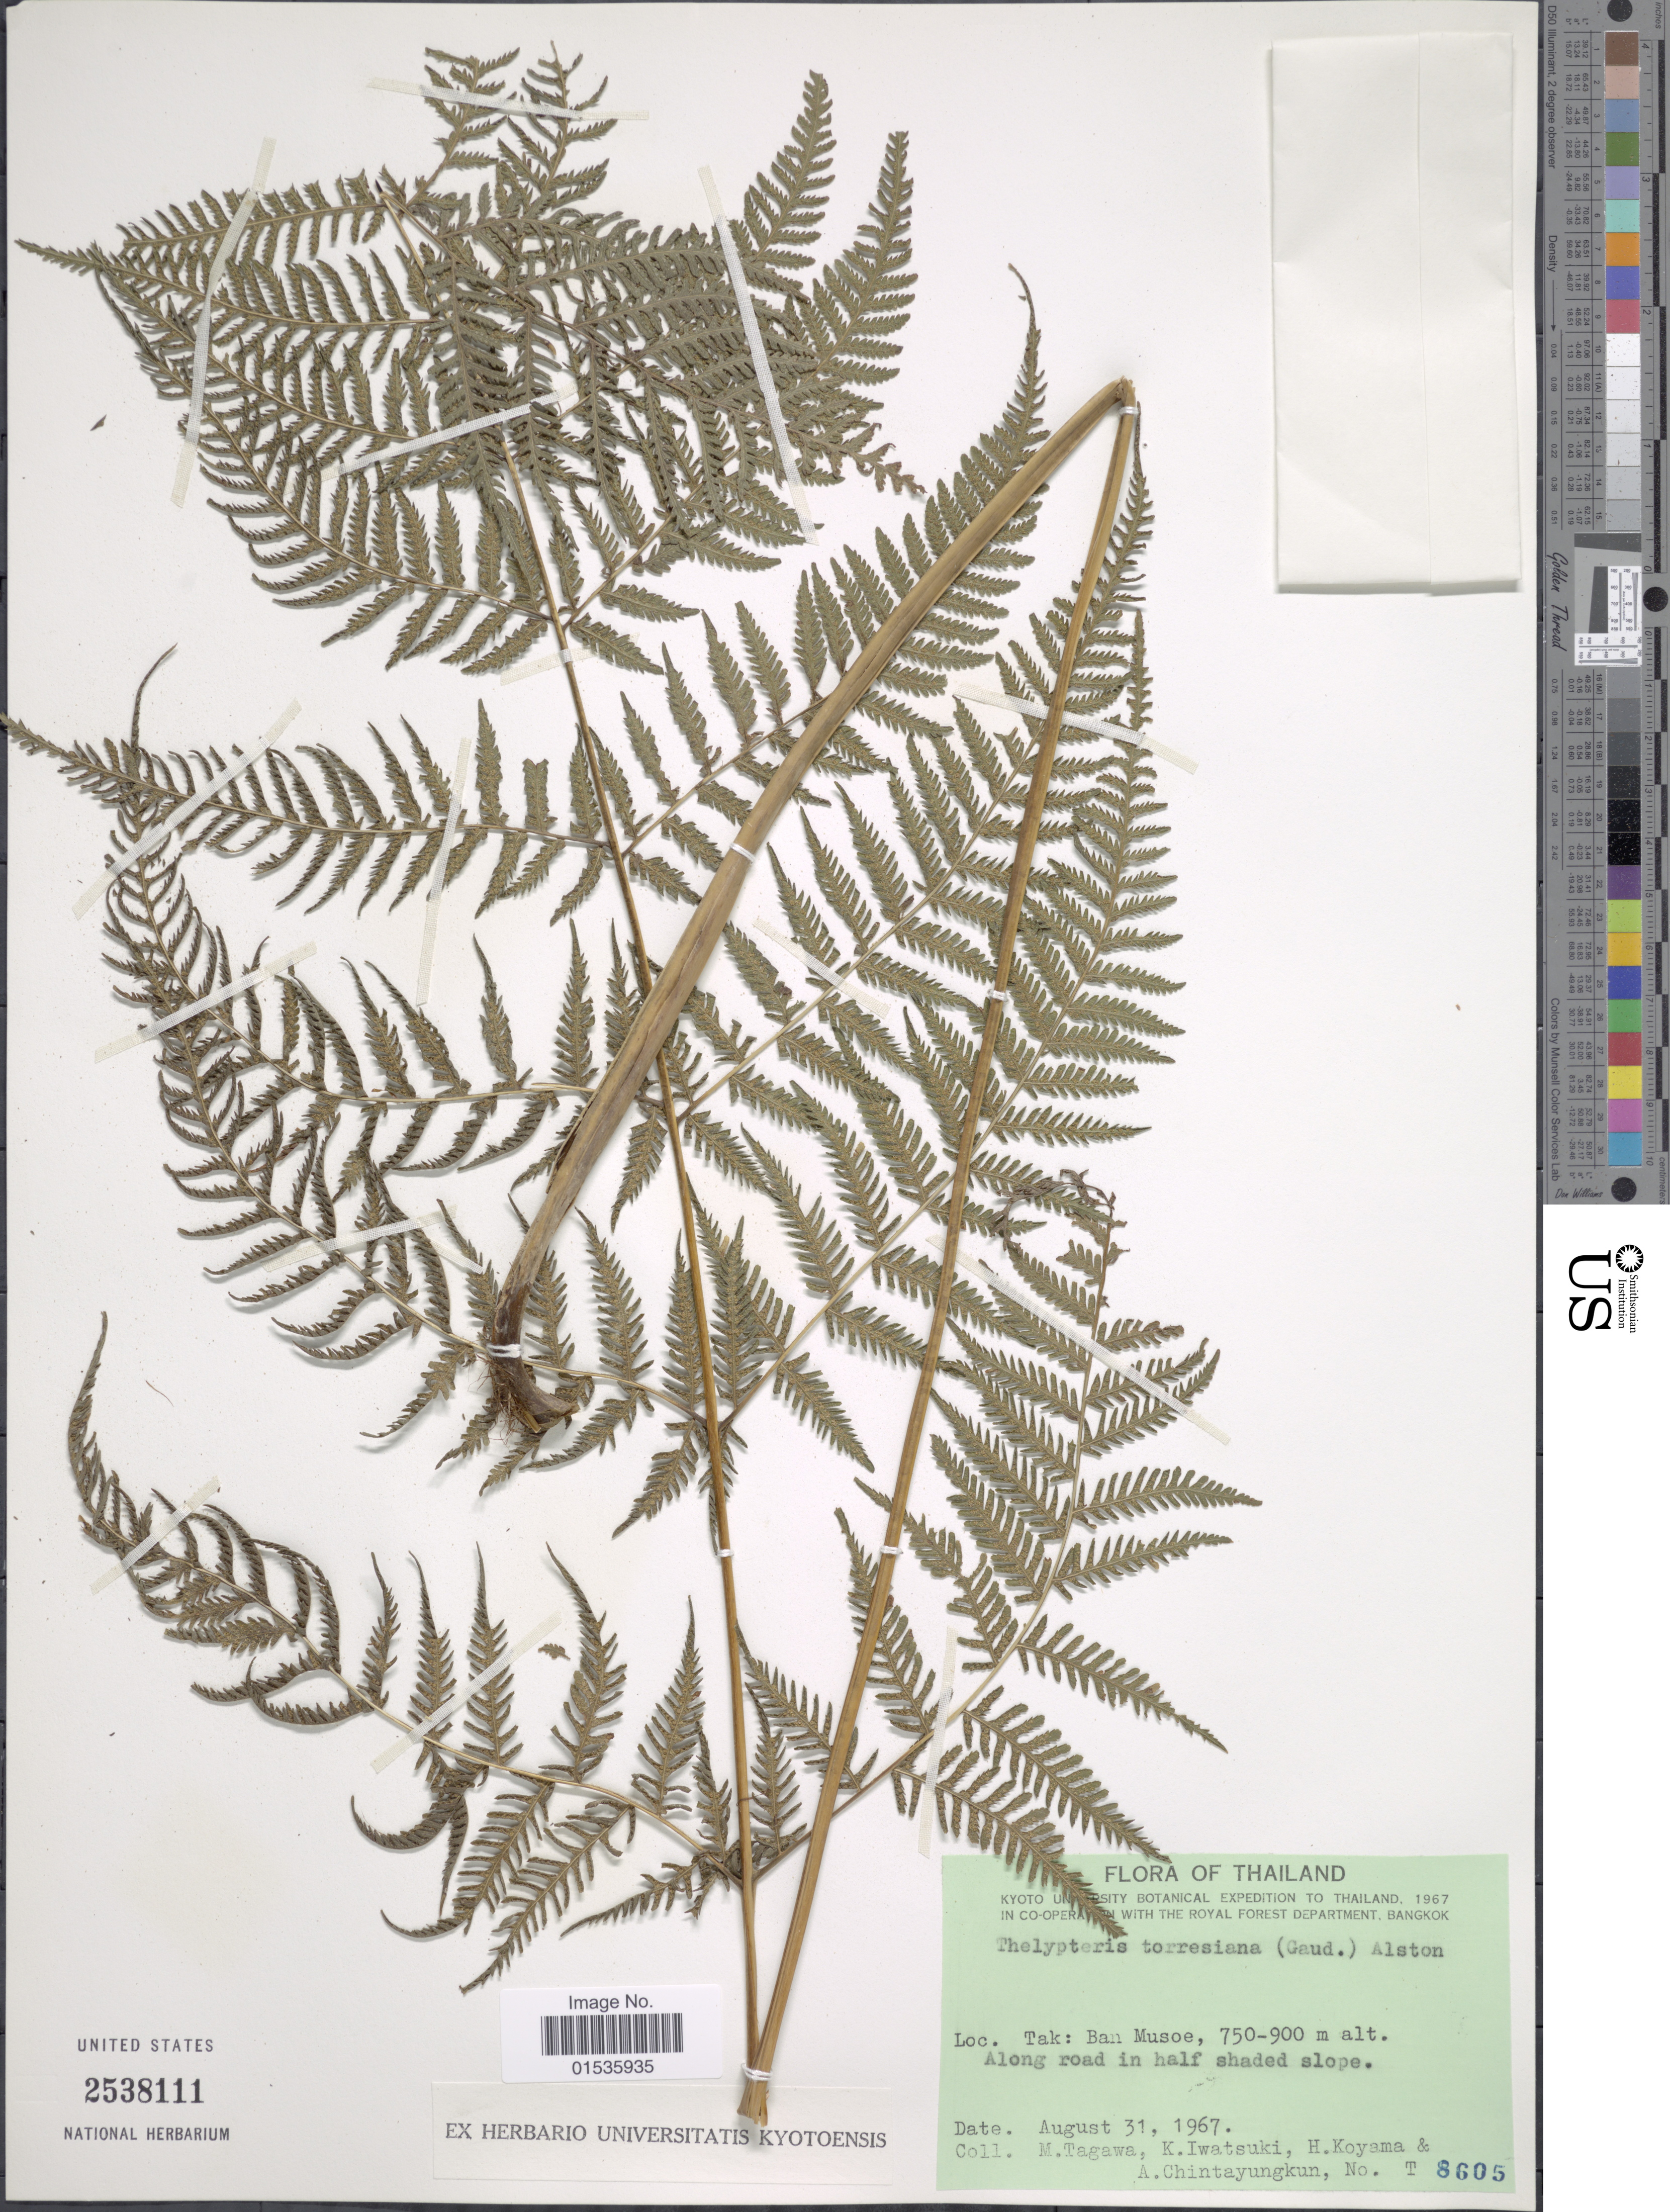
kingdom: Plantae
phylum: Tracheophyta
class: Polypodiopsida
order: Polypodiales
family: Thelypteridaceae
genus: Macrothelypteris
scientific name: Macrothelypteris torresiana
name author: (Gaudich.) Ching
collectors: M. Tagawa, K. Iwatsuki, H. Koyama & A. Chintayungkun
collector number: T8605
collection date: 1967-08-31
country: Thailand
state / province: Tak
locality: Thailand, Tak: Ban Musoe,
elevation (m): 750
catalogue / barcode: US 2538111